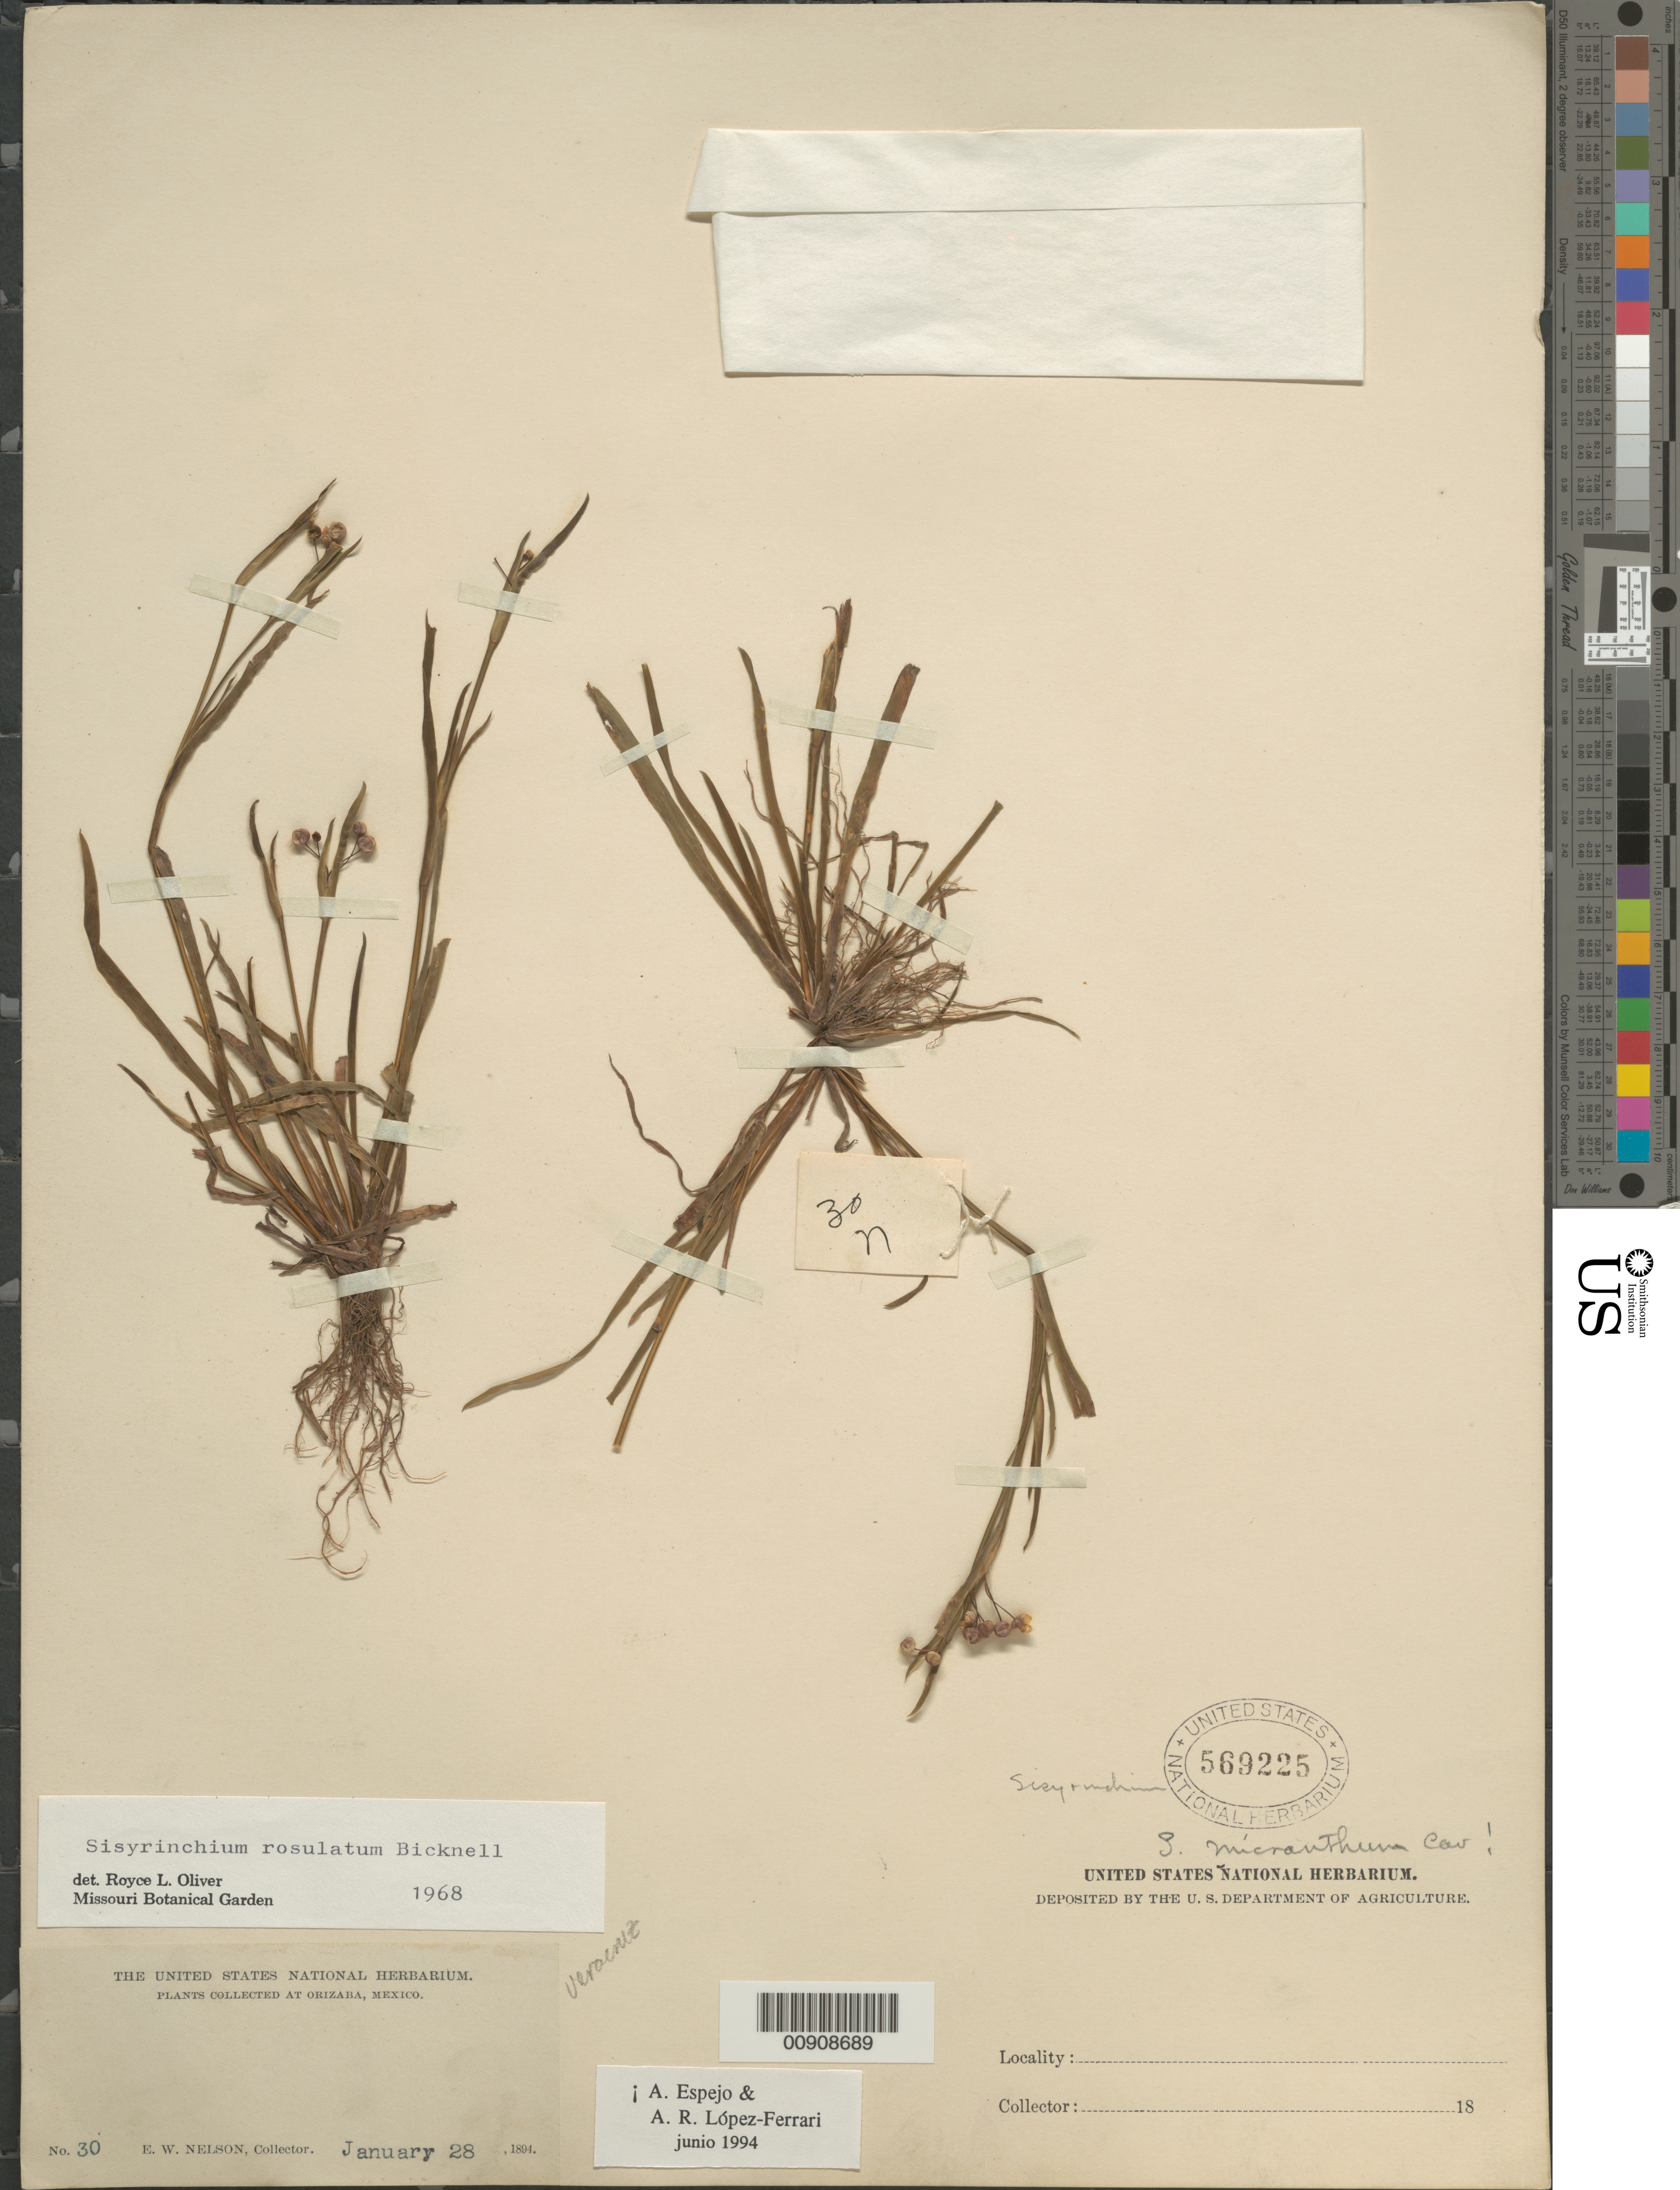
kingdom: Plantae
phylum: Tracheophyta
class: Liliopsida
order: Asparagales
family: Iridaceae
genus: Sisyrinchium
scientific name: Sisyrinchium rosulatum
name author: E.P. Bicknell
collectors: E. W. Nelson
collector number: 30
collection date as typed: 28 Jan 1894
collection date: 1894-01-28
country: Mexico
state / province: Veracruz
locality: Orizaba, Veracruz.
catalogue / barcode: US 569225